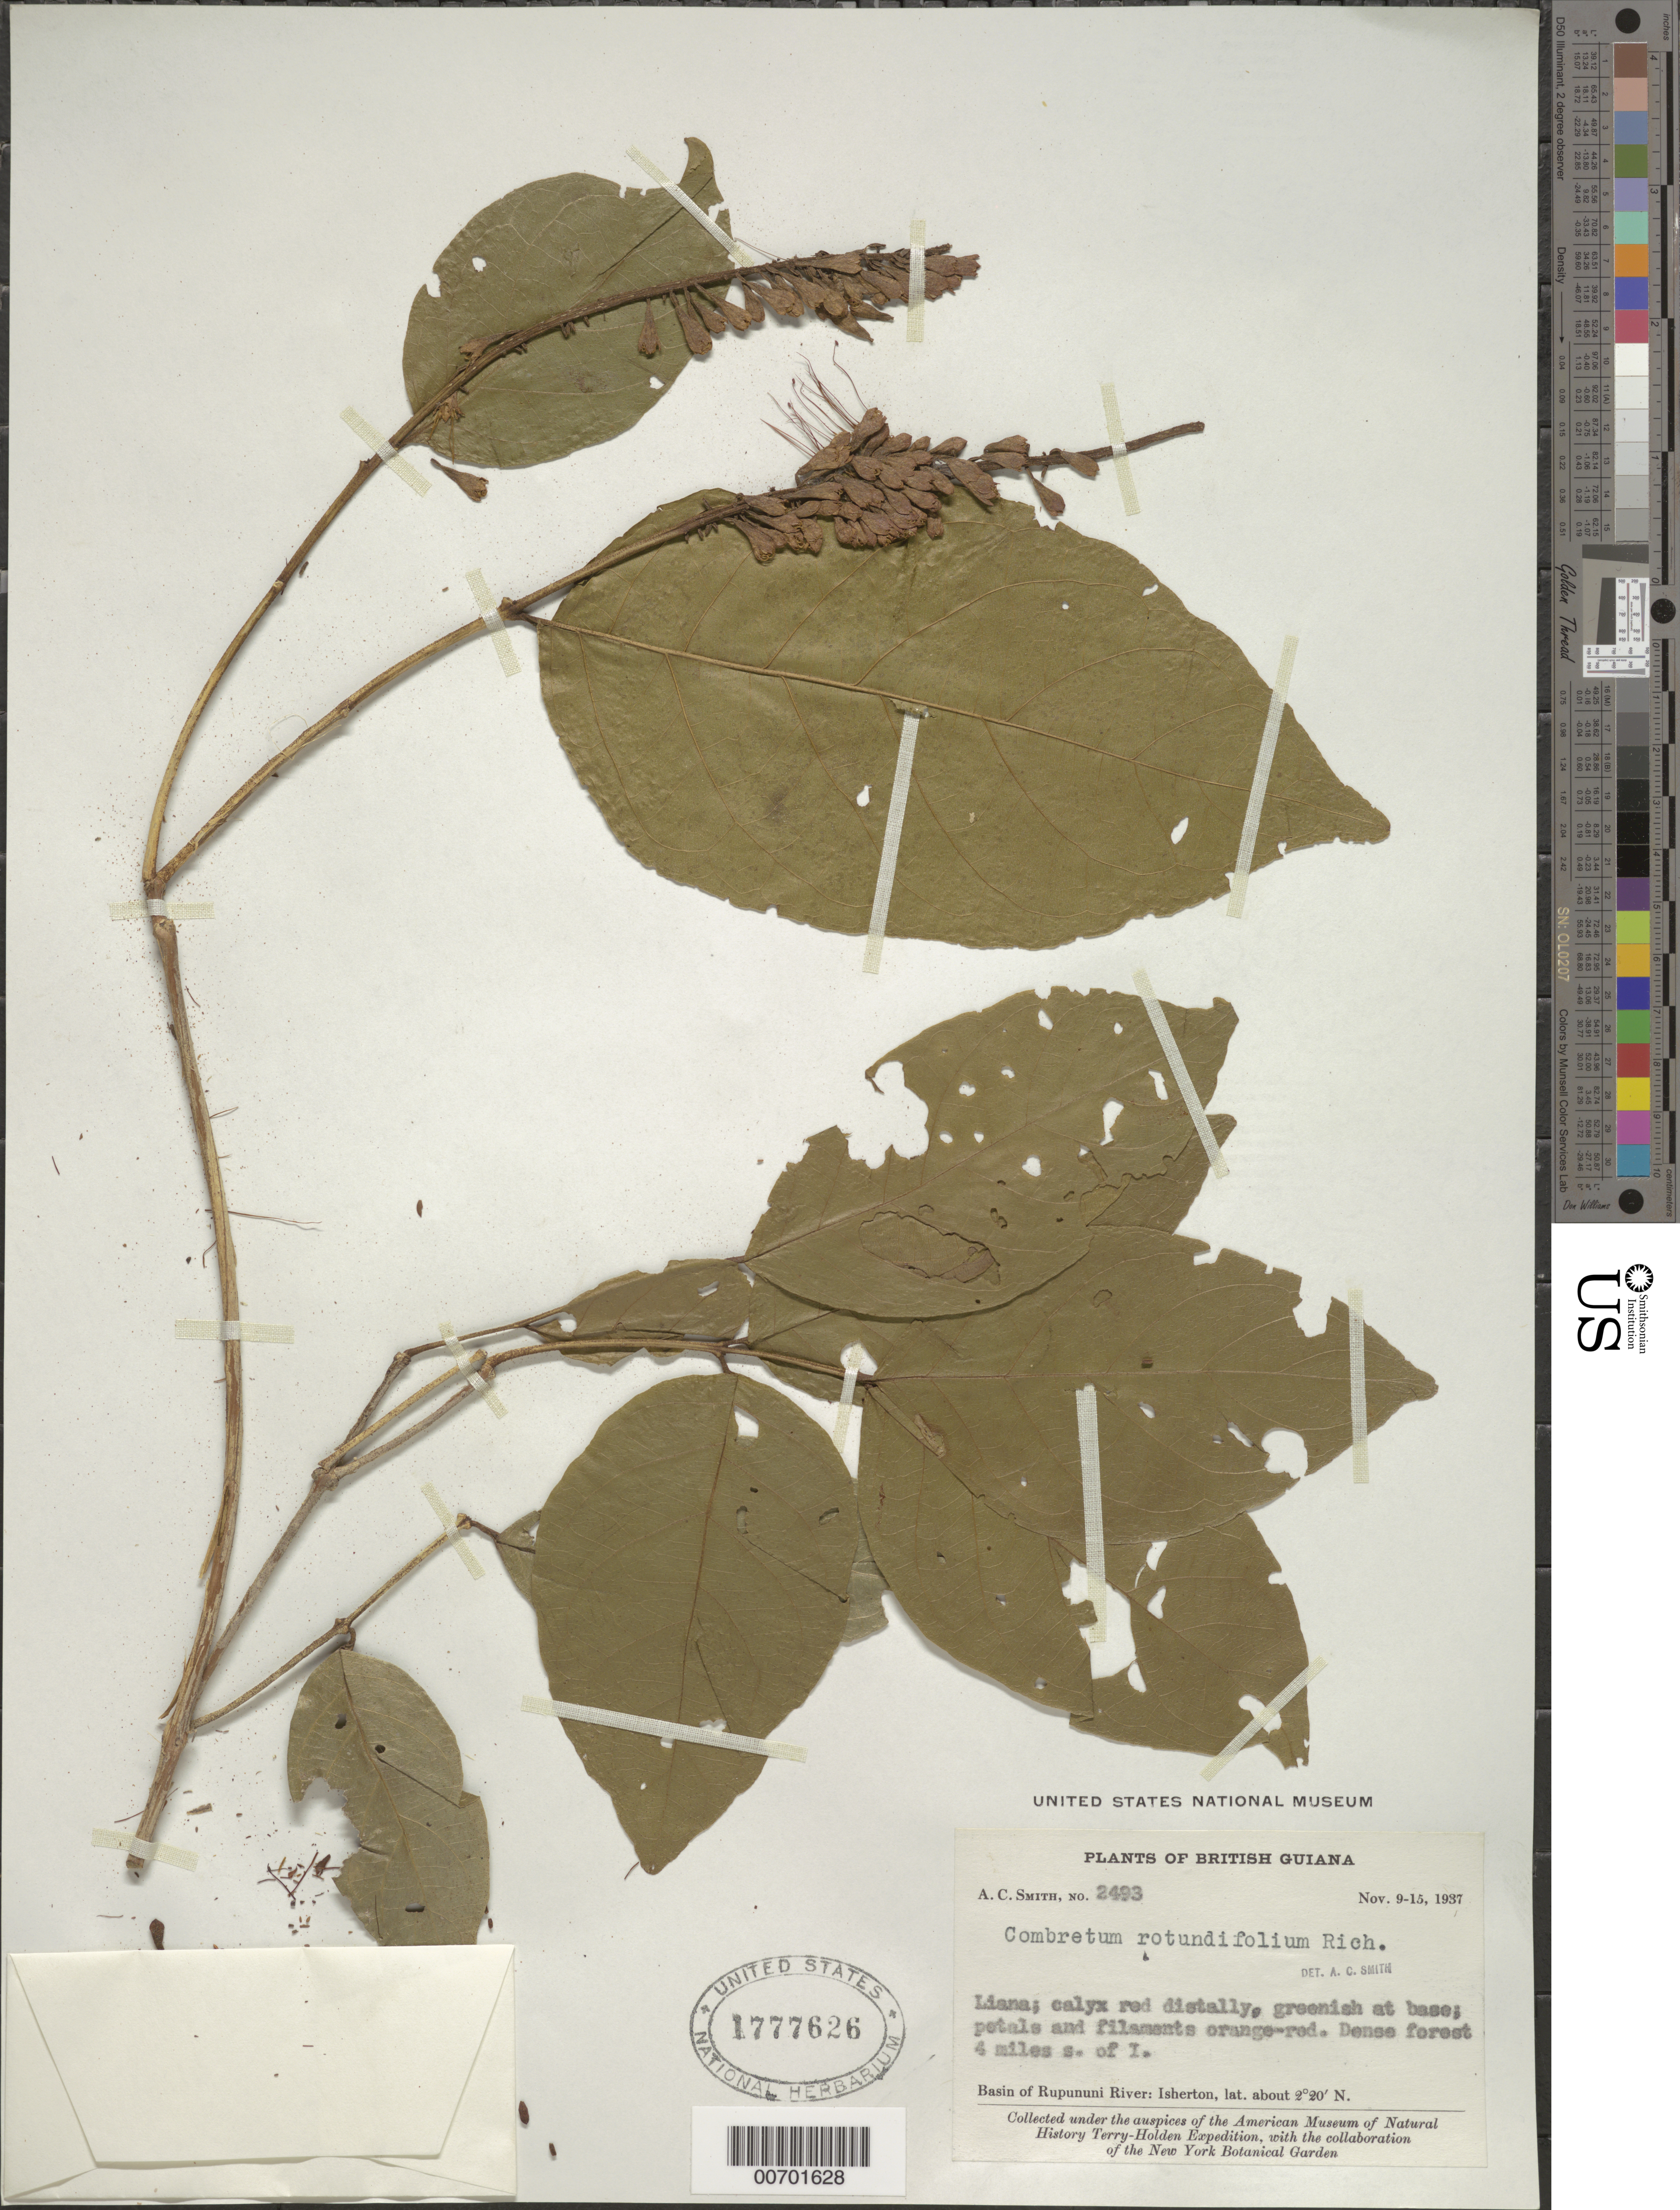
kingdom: Plantae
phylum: Tracheophyta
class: Magnoliopsida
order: Myrtales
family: Combretaceae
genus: Combretum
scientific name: Combretum rotundifolium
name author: Rich.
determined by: Smith, A. C.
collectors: A. C. Smith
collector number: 2493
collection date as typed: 9-Nov-37 to 15-Nov-37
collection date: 1937-11-09/1937-11-15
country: Guyana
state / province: U. Takutu-U. Essequibo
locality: Isherton, 4 mi. S of, basin of Rupununi R.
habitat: Dense forest;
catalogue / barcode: US 1777626